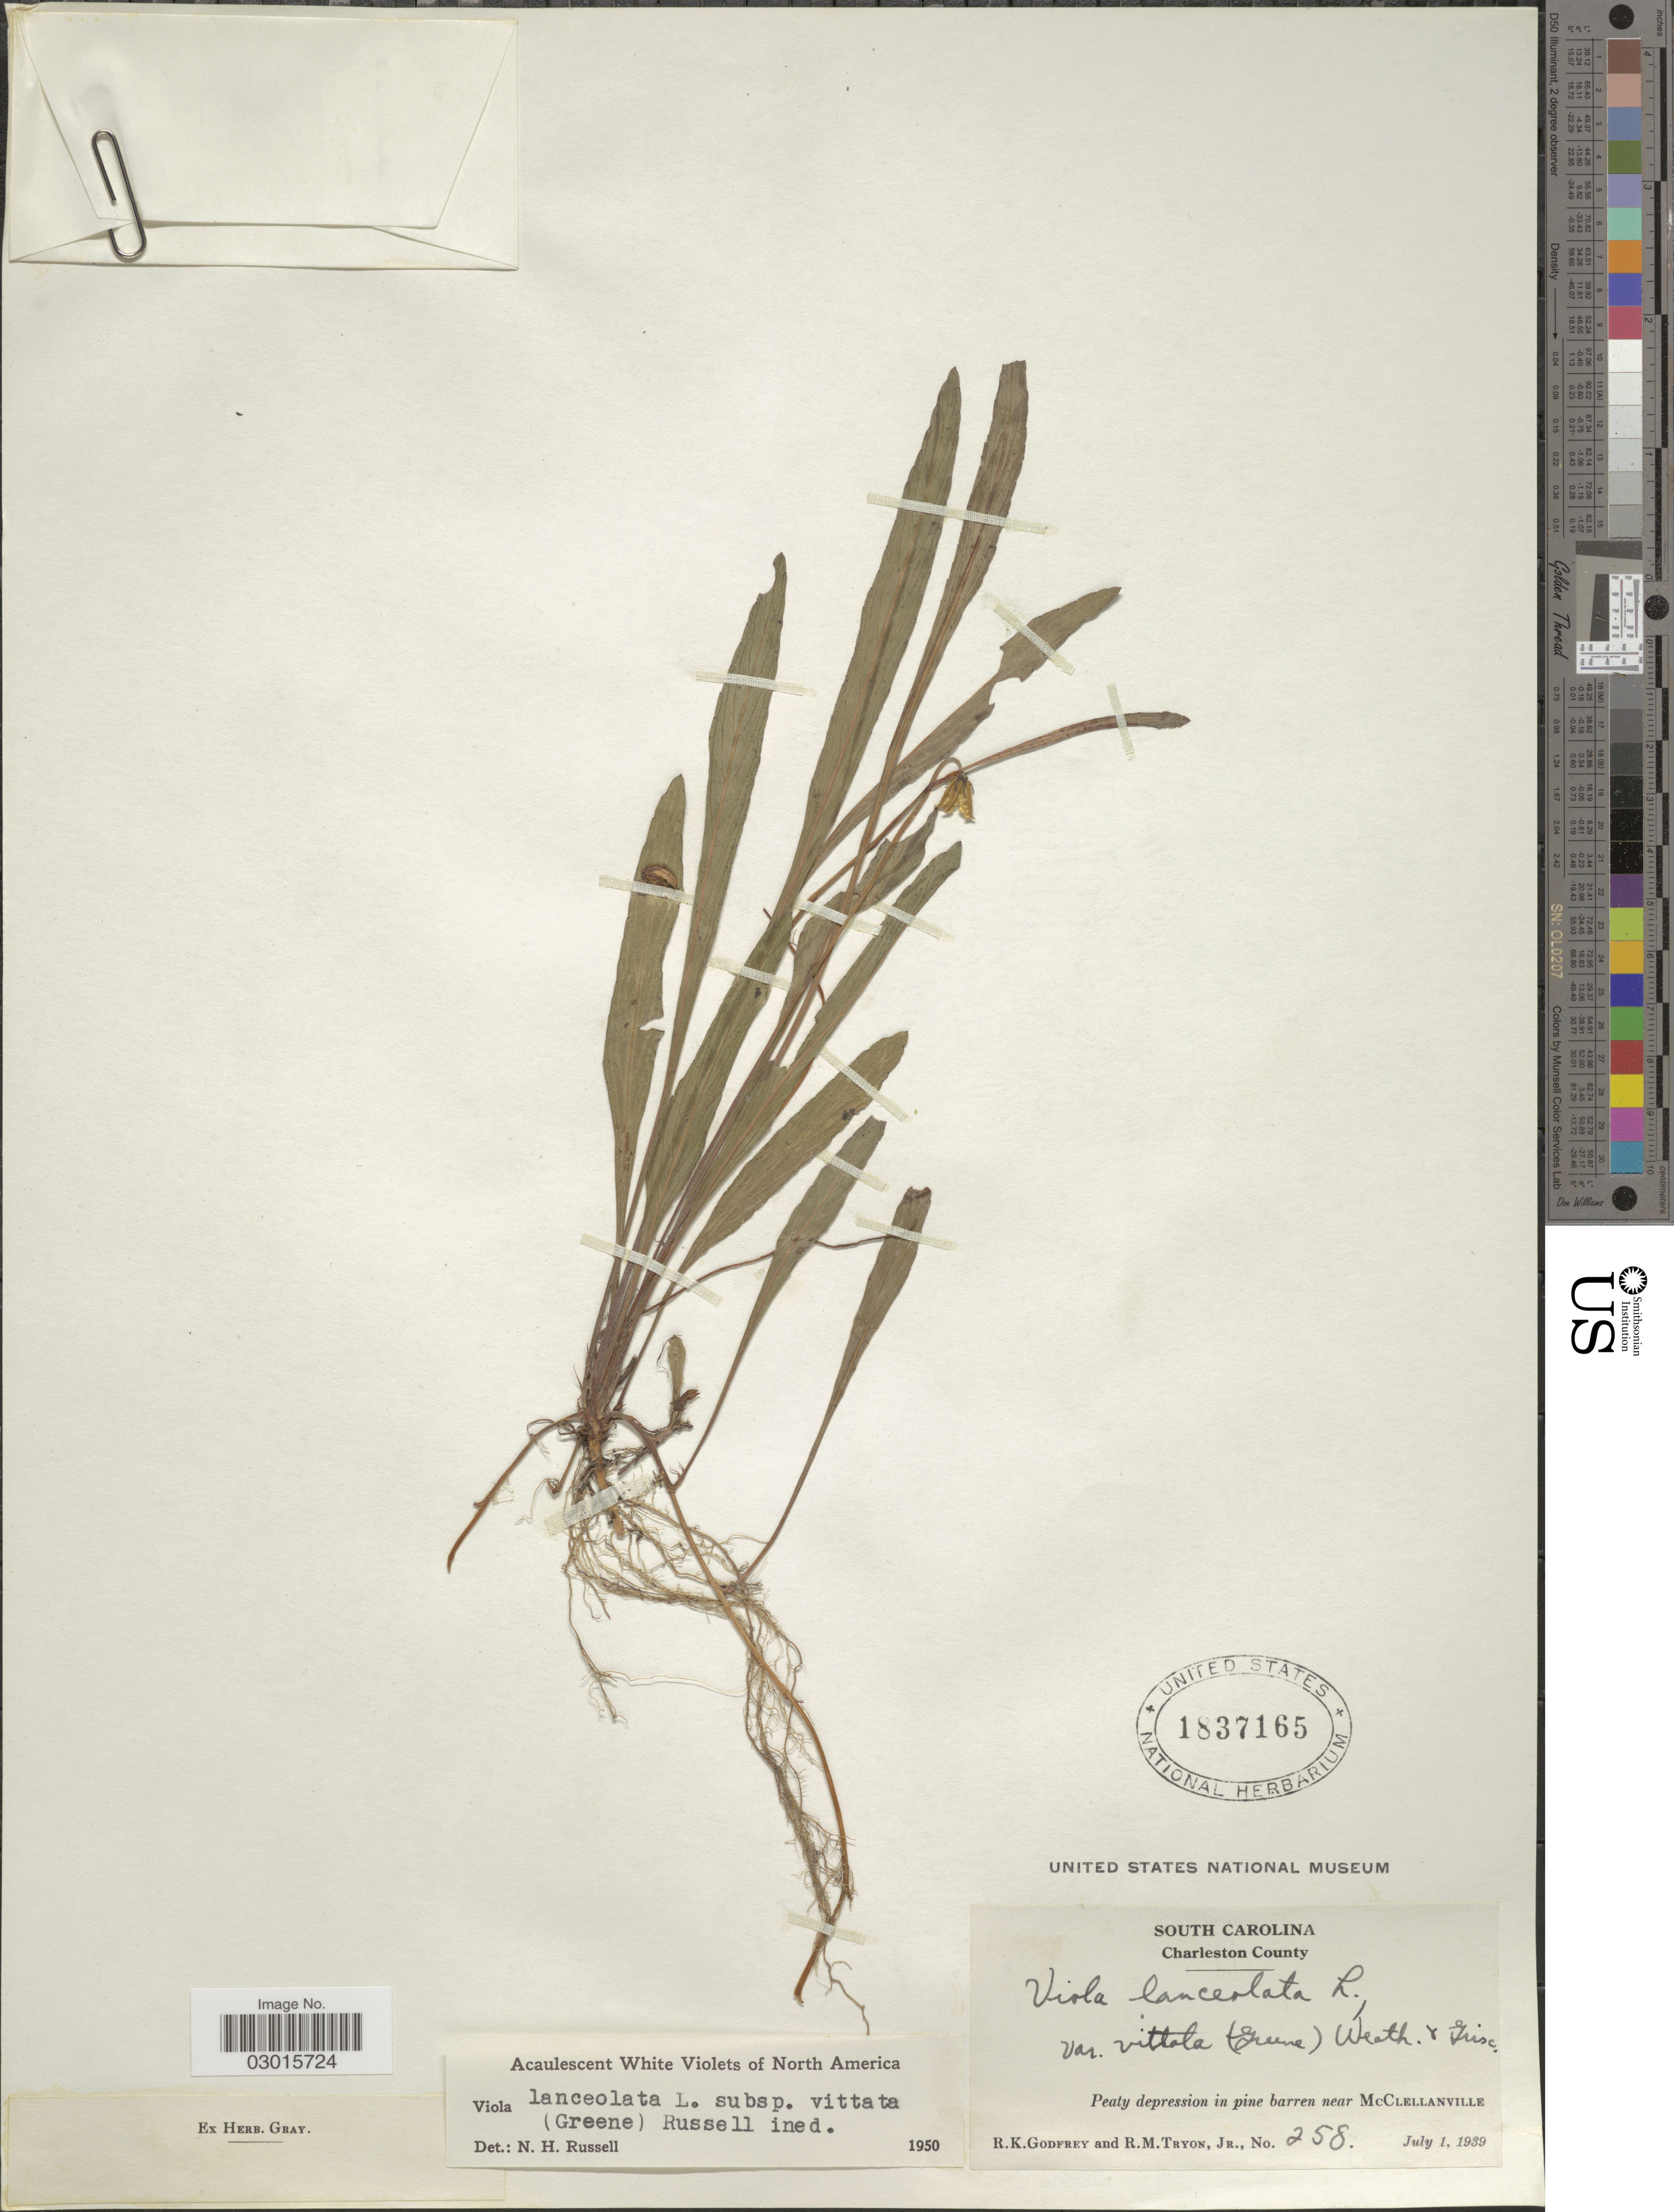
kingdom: Plantae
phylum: Tracheophyta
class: Magnoliopsida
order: Malpighiales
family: Violaceae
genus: Viola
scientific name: Viola lanceolata subsp. vittata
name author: (Greene) N. H. Russell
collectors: R. K. Godfrey & R. Tryon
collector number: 258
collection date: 1939-07-01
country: United States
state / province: South Carolina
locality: Charleston County. Near McClellanville.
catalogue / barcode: US 1837165